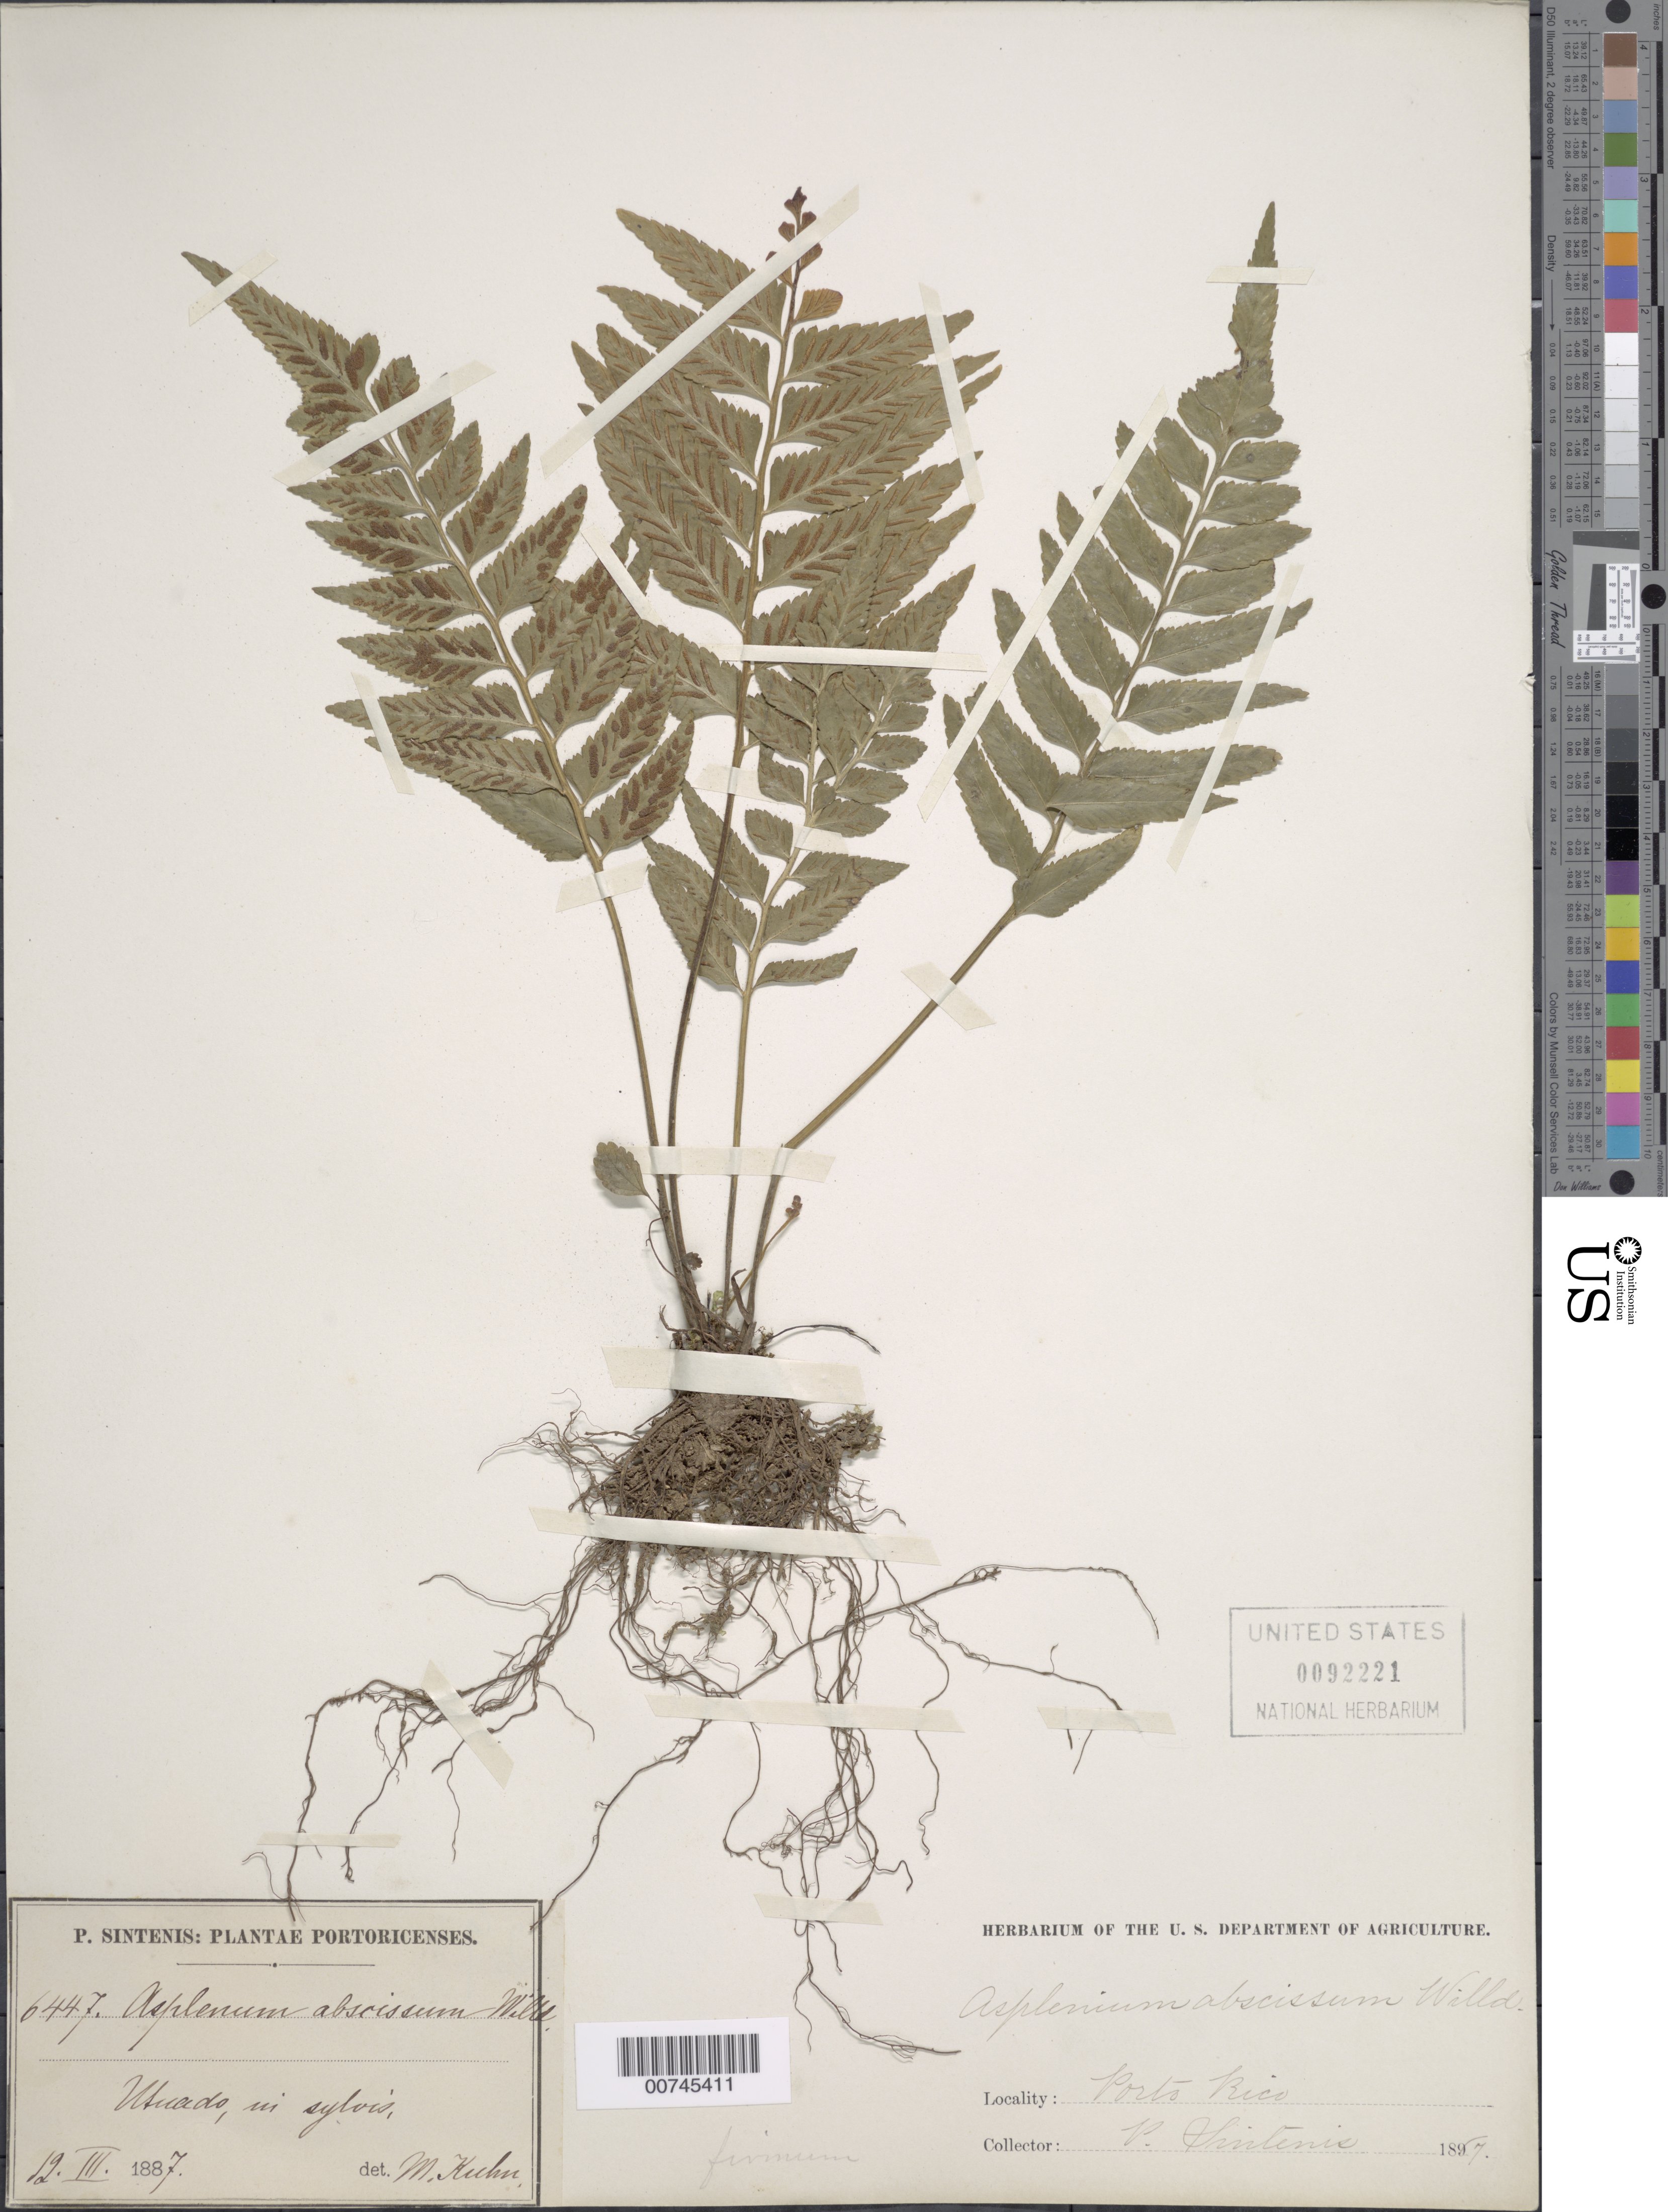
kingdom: Plantae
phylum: Tracheophyta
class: Polypodiopsida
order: Polypodiales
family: Aspleniaceae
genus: Asplenium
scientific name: Asplenium abscissum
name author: Willd.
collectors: P. Sintenis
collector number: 6447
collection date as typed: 12 Mar 1887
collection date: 1887-03-12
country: Puerto Rico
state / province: Utuado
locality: Utuado, in sylvis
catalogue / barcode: US 92221